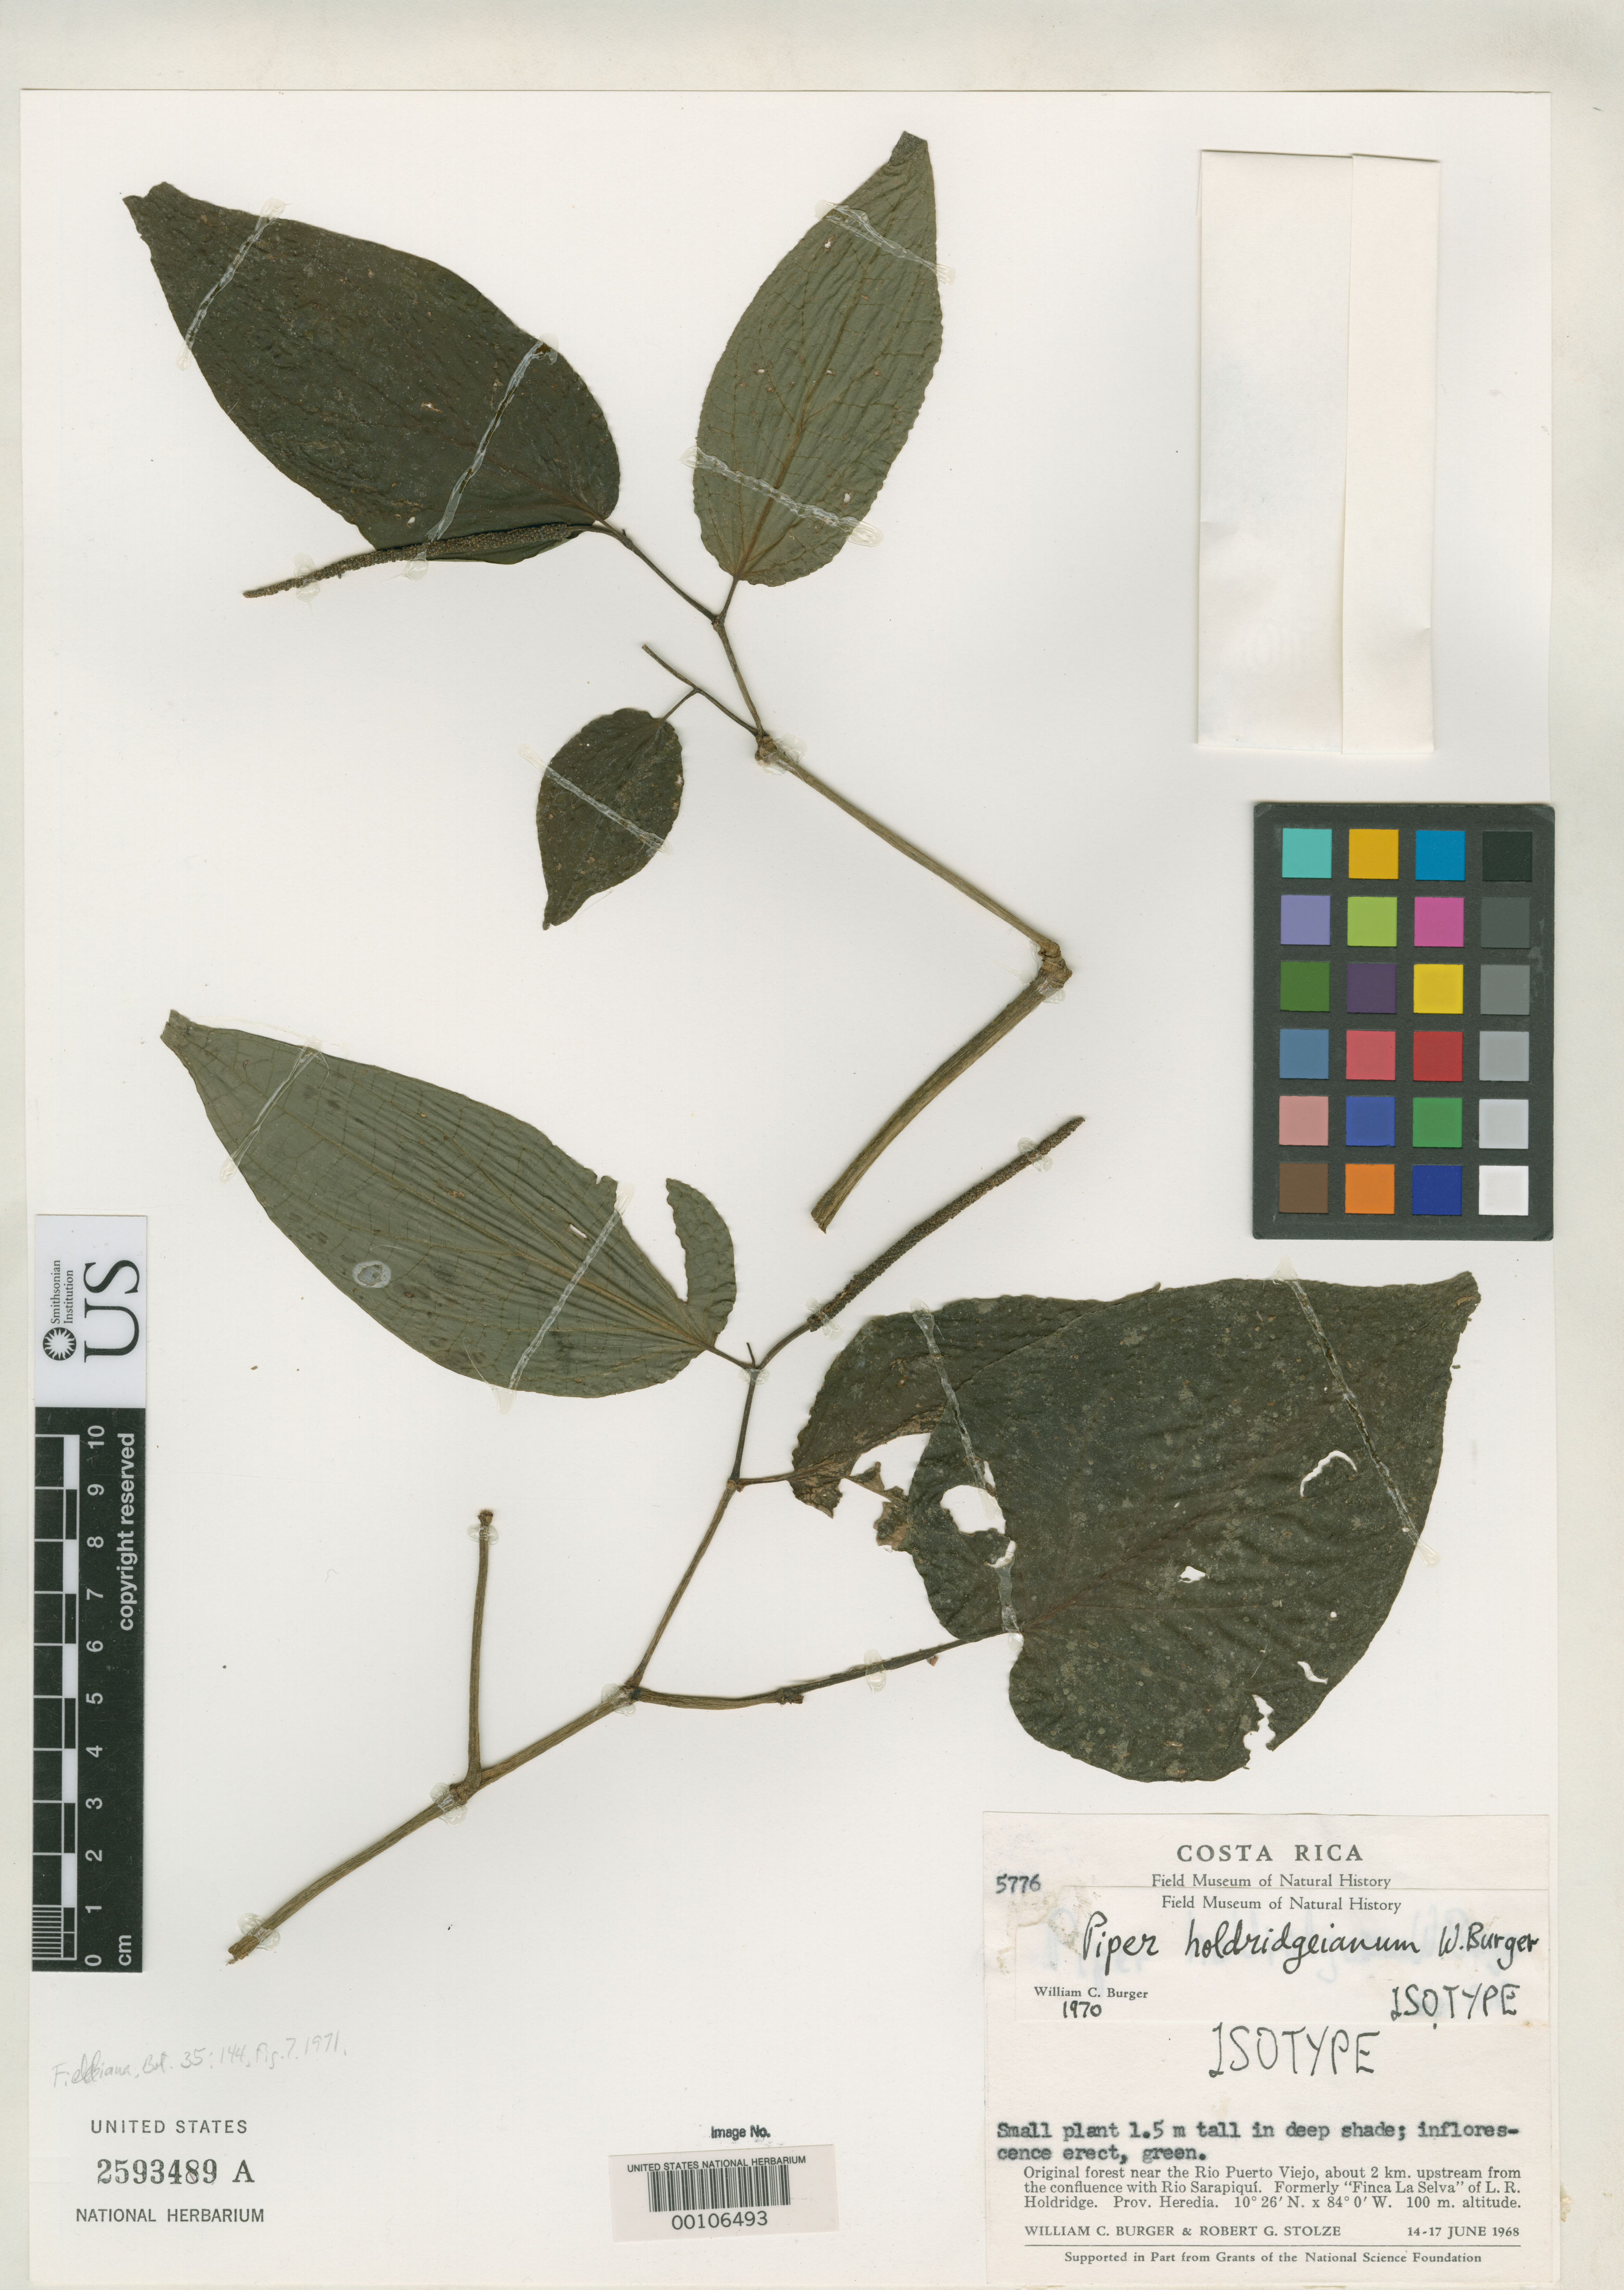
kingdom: Plantae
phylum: Tracheophyta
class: Magnoliopsida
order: Piperales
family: Piperaceae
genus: Piper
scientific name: Piper holdridgeianum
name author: W.C. Burger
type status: Isotype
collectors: W. Burger & R. G. Stolze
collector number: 5776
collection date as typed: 14 Jun 1968 to 17 Jun 1968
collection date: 1968-06-14/1968-06-17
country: Costa Rica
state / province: Heredia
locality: Finca La Selva.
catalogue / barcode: US 2593489A